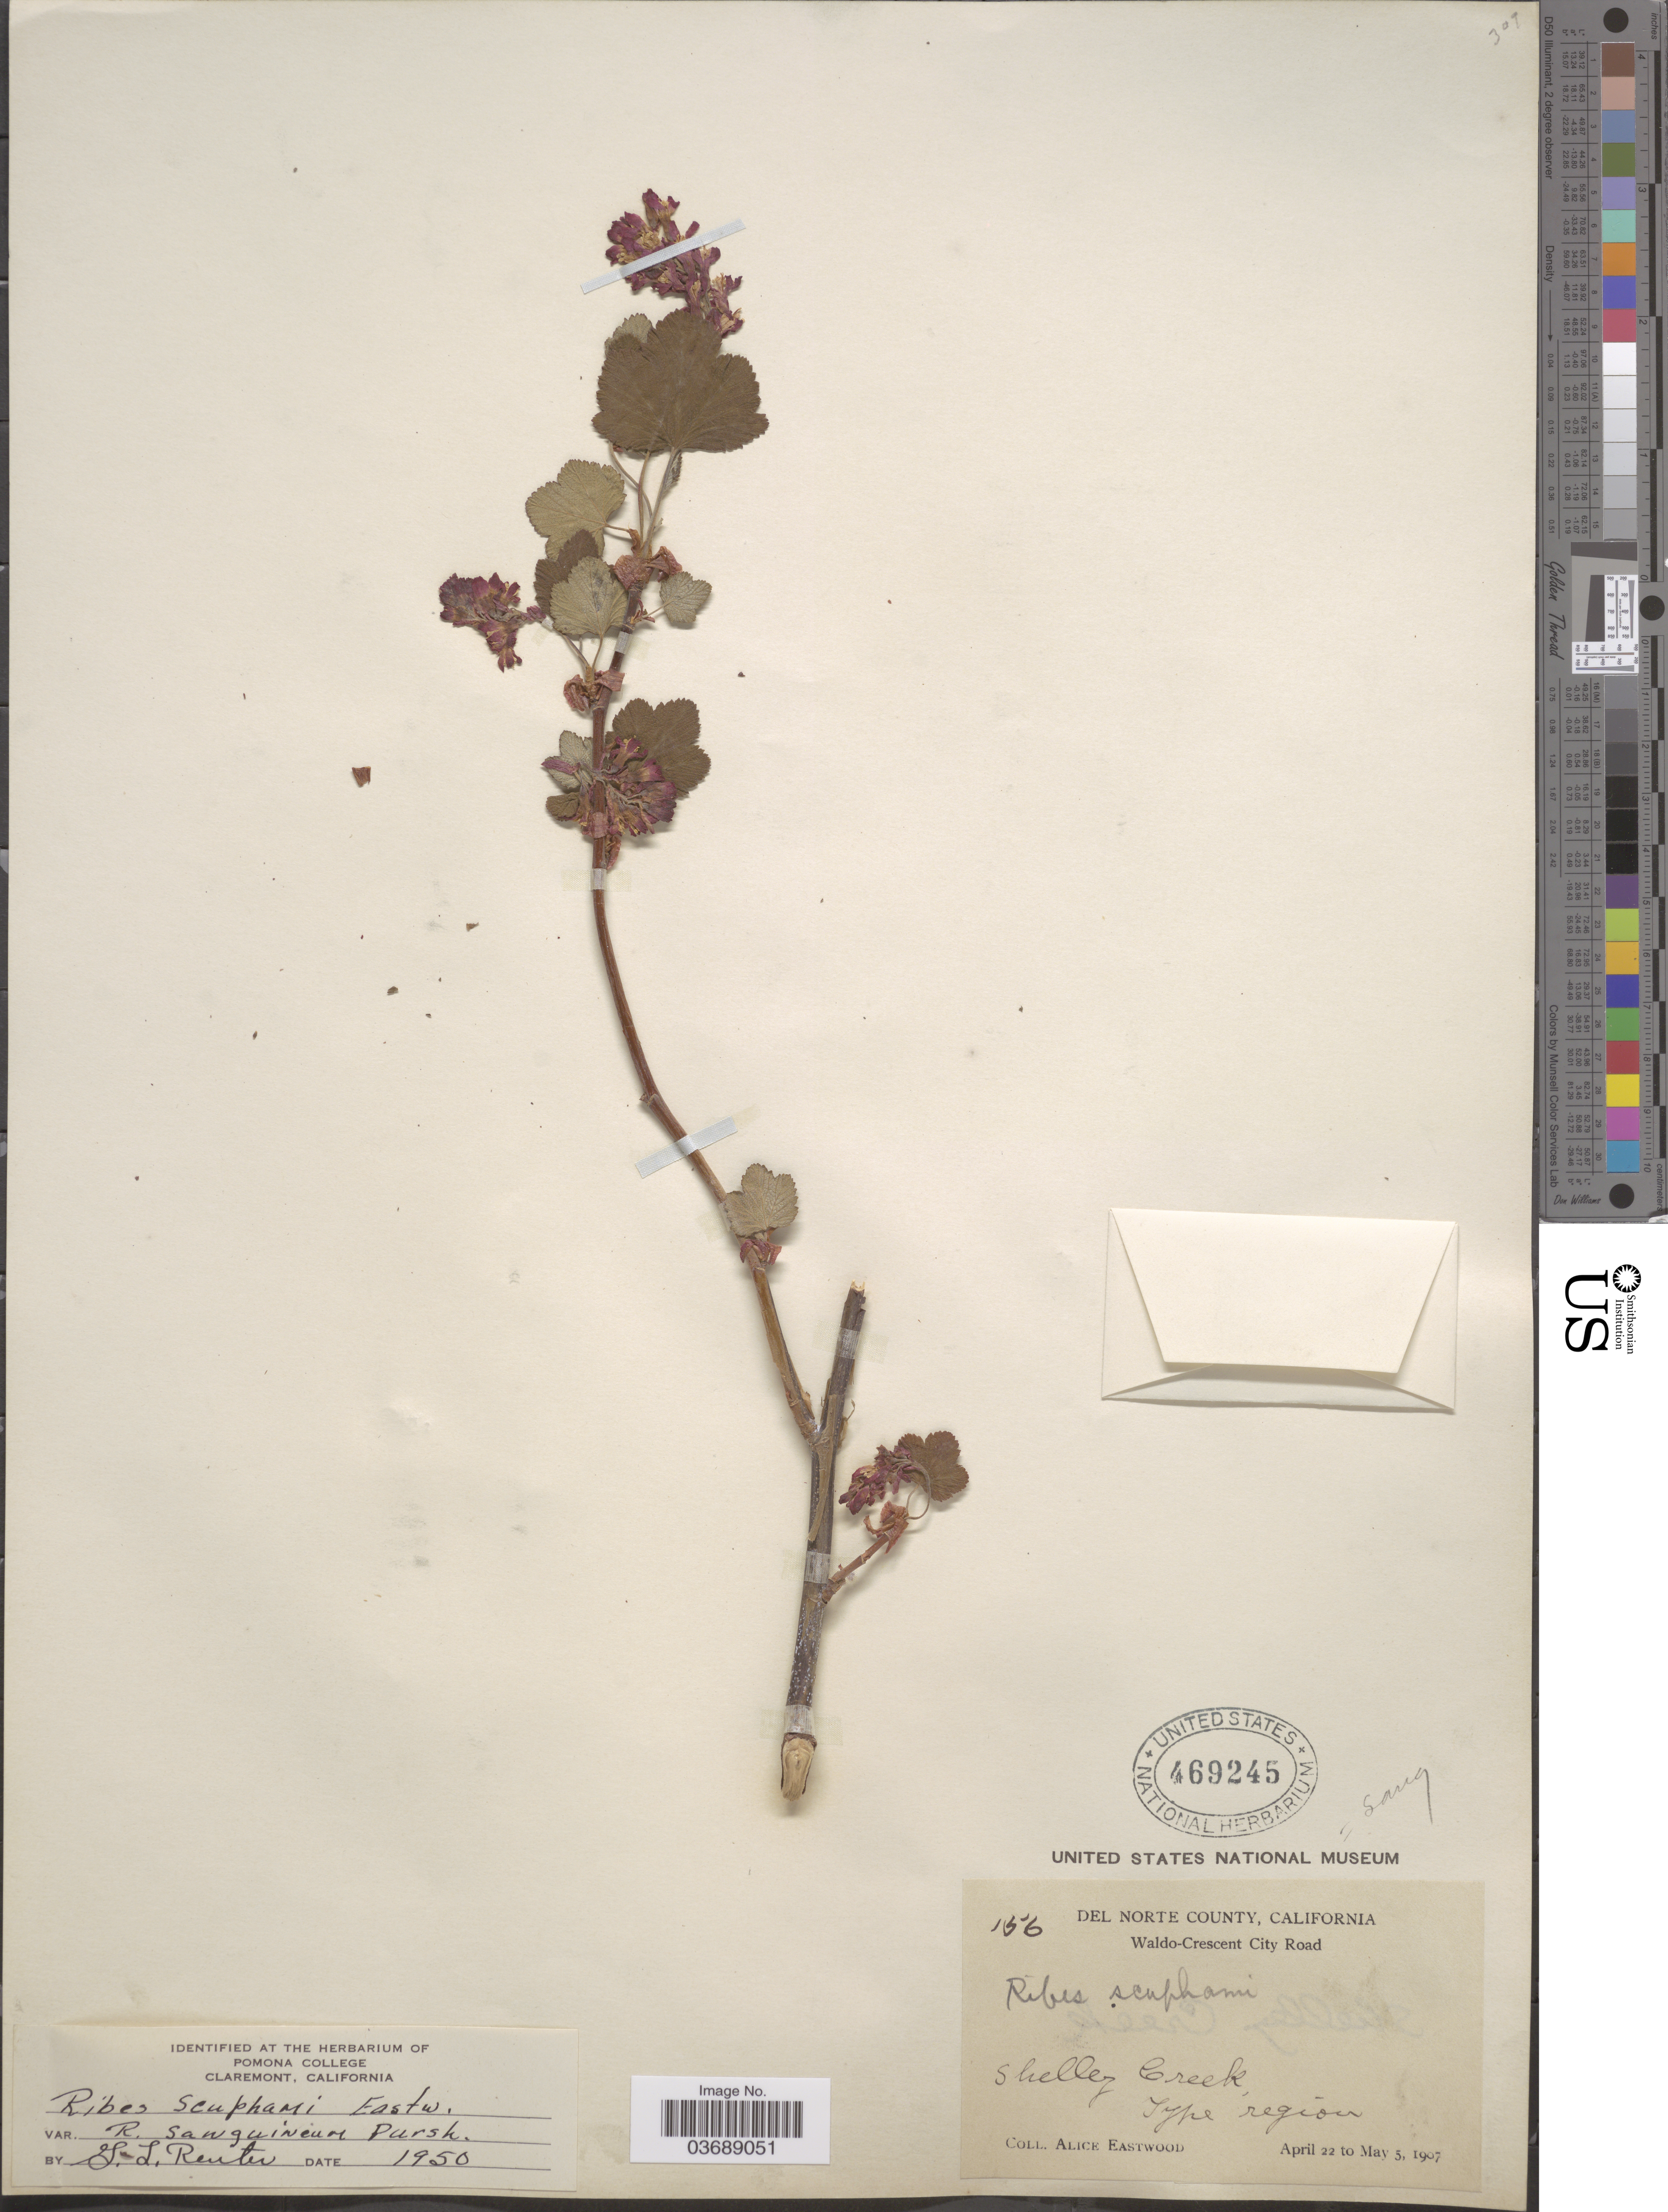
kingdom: Plantae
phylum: Tracheophyta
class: Magnoliopsida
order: Saxifragales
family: Grossulariaceae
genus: Ribes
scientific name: Ribes sanguineum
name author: Pursh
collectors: A. Eastwood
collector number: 156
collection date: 1907-04-22/1907-05-05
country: United States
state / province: California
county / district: Del Norte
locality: Del Norte County. Waldo-Crescent City Road. Shelley Creek.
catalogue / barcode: US 469245